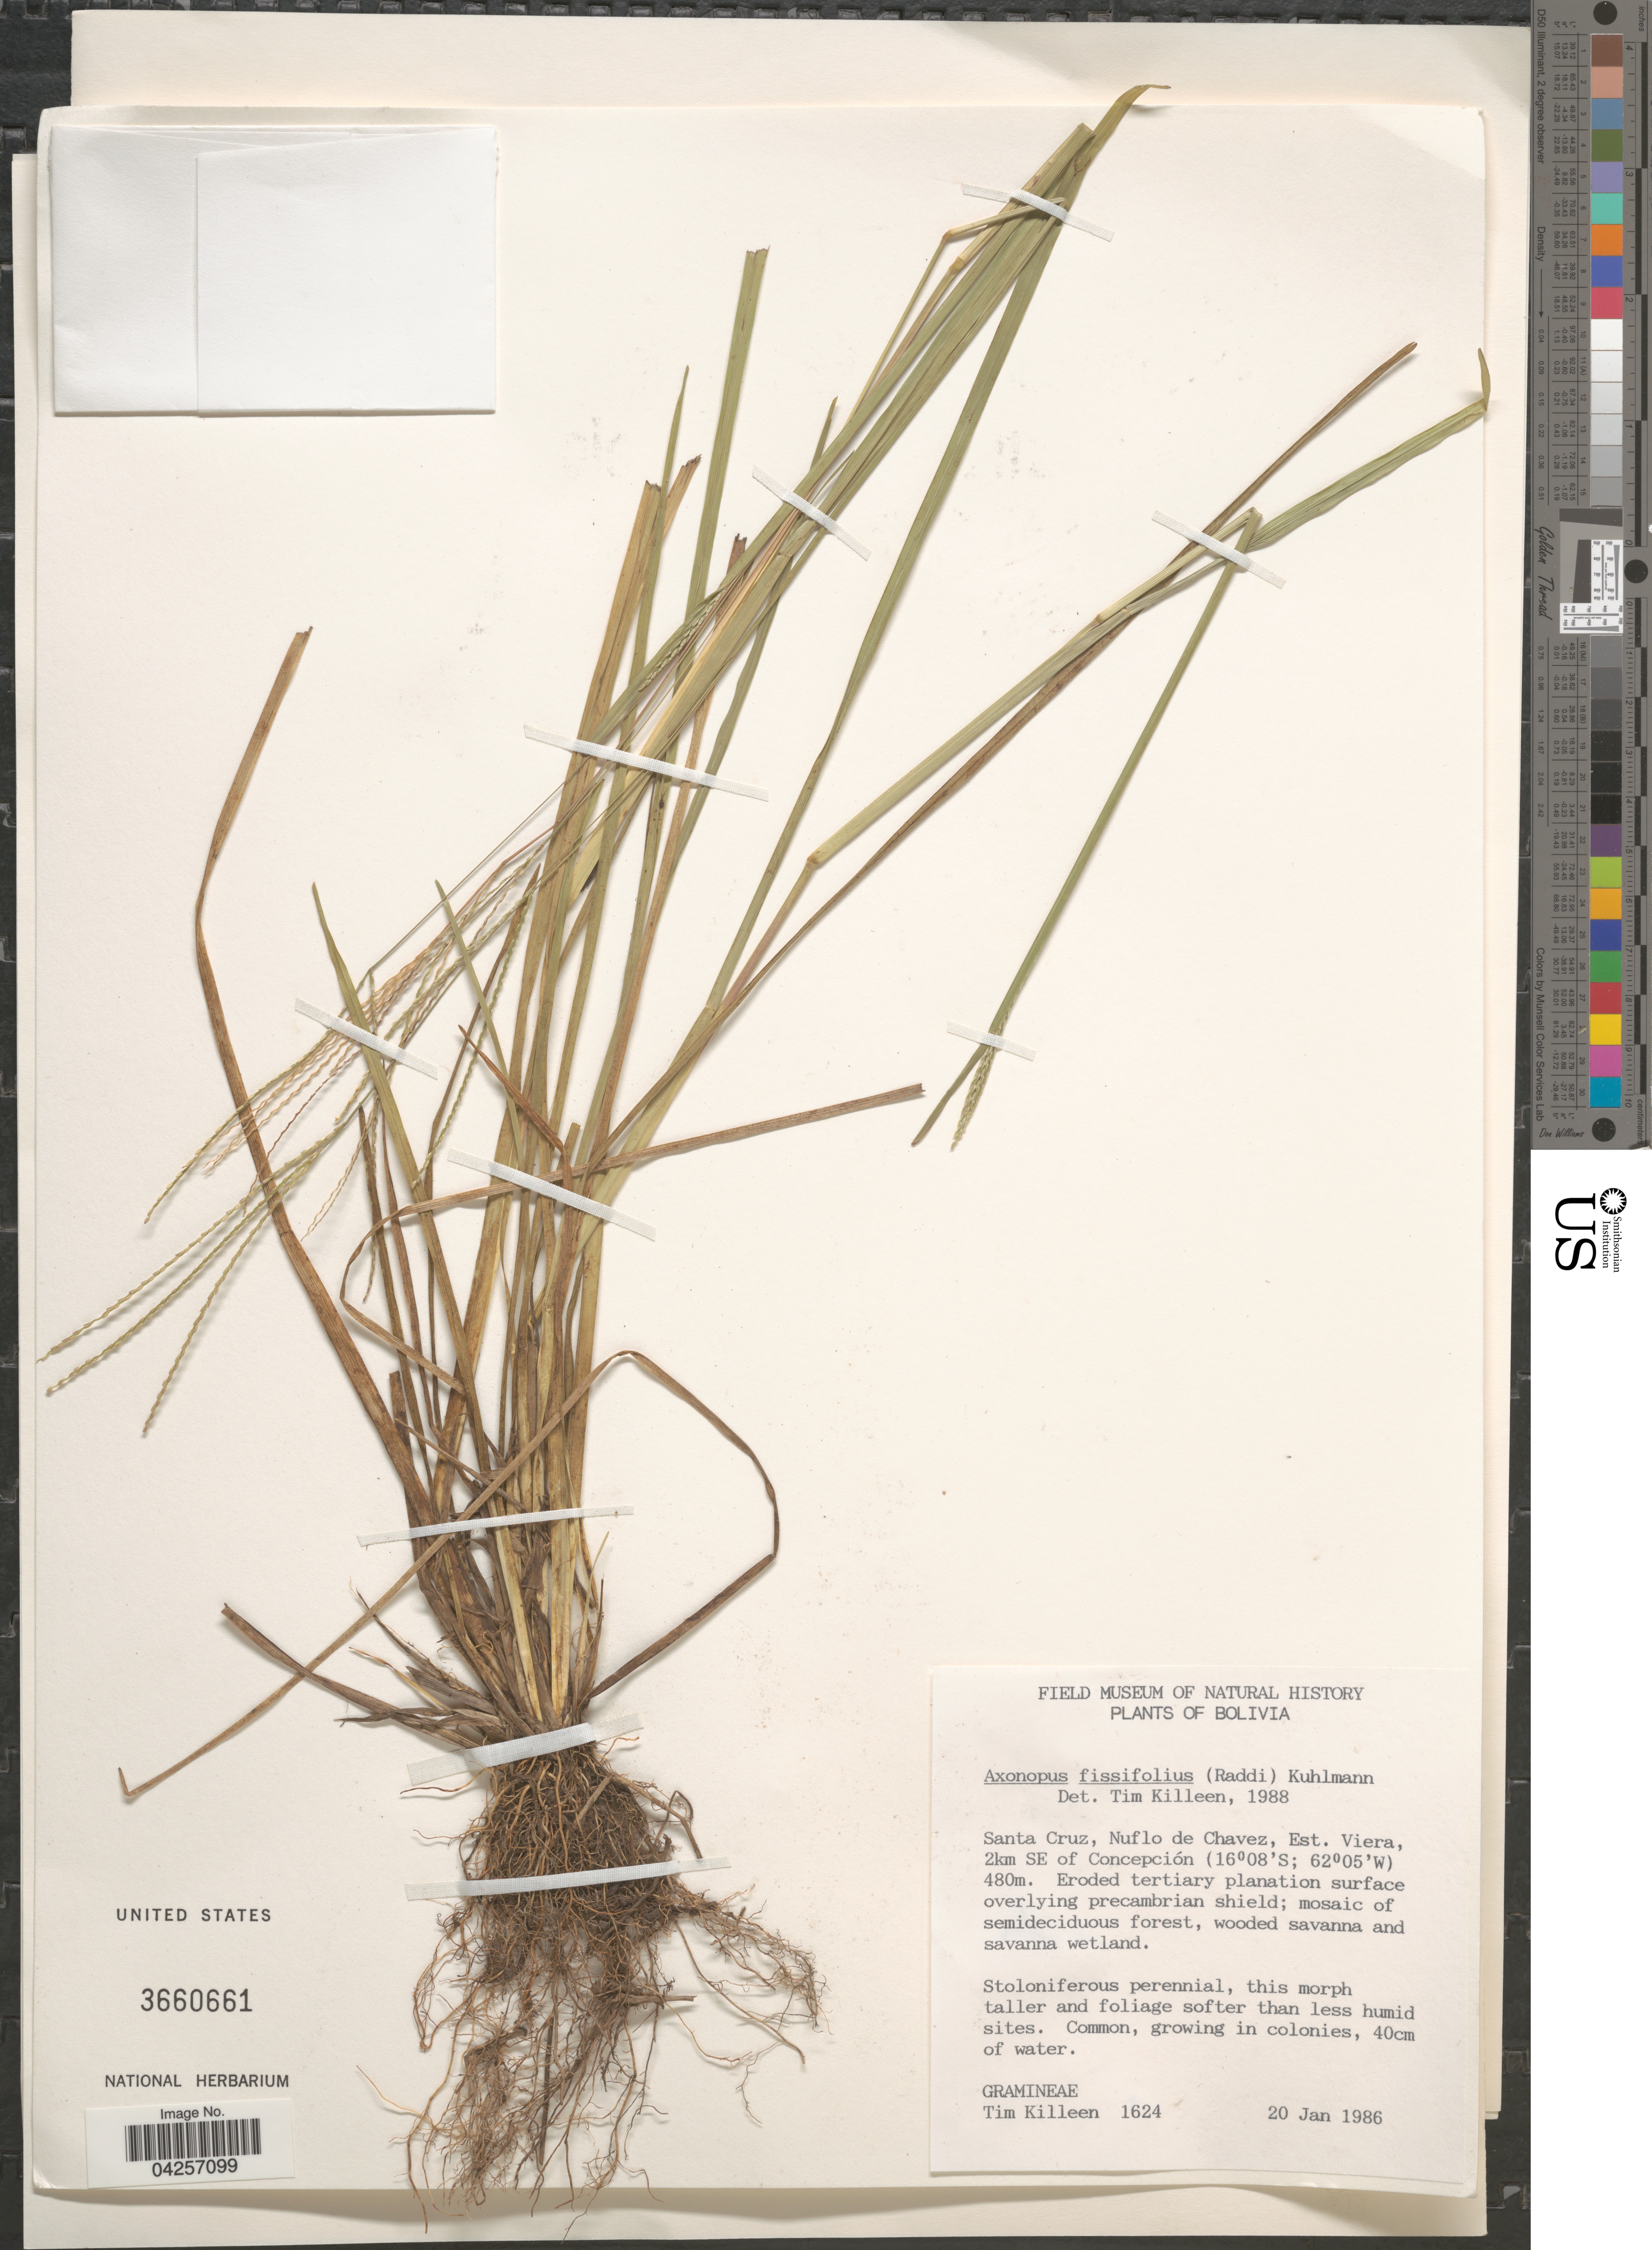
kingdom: Plantae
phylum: Tracheophyta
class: Liliopsida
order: Poales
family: Poaceae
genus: Axonopus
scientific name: Axonopus fissifolius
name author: (Raddi) Kuhlm.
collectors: T. J. Killeen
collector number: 1624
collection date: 1986-01-20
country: Bolivia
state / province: Santa Cruz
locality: Nuflo de Chavez, Est. Viera, 2km SE of Concepción.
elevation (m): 480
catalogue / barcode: US 3660661